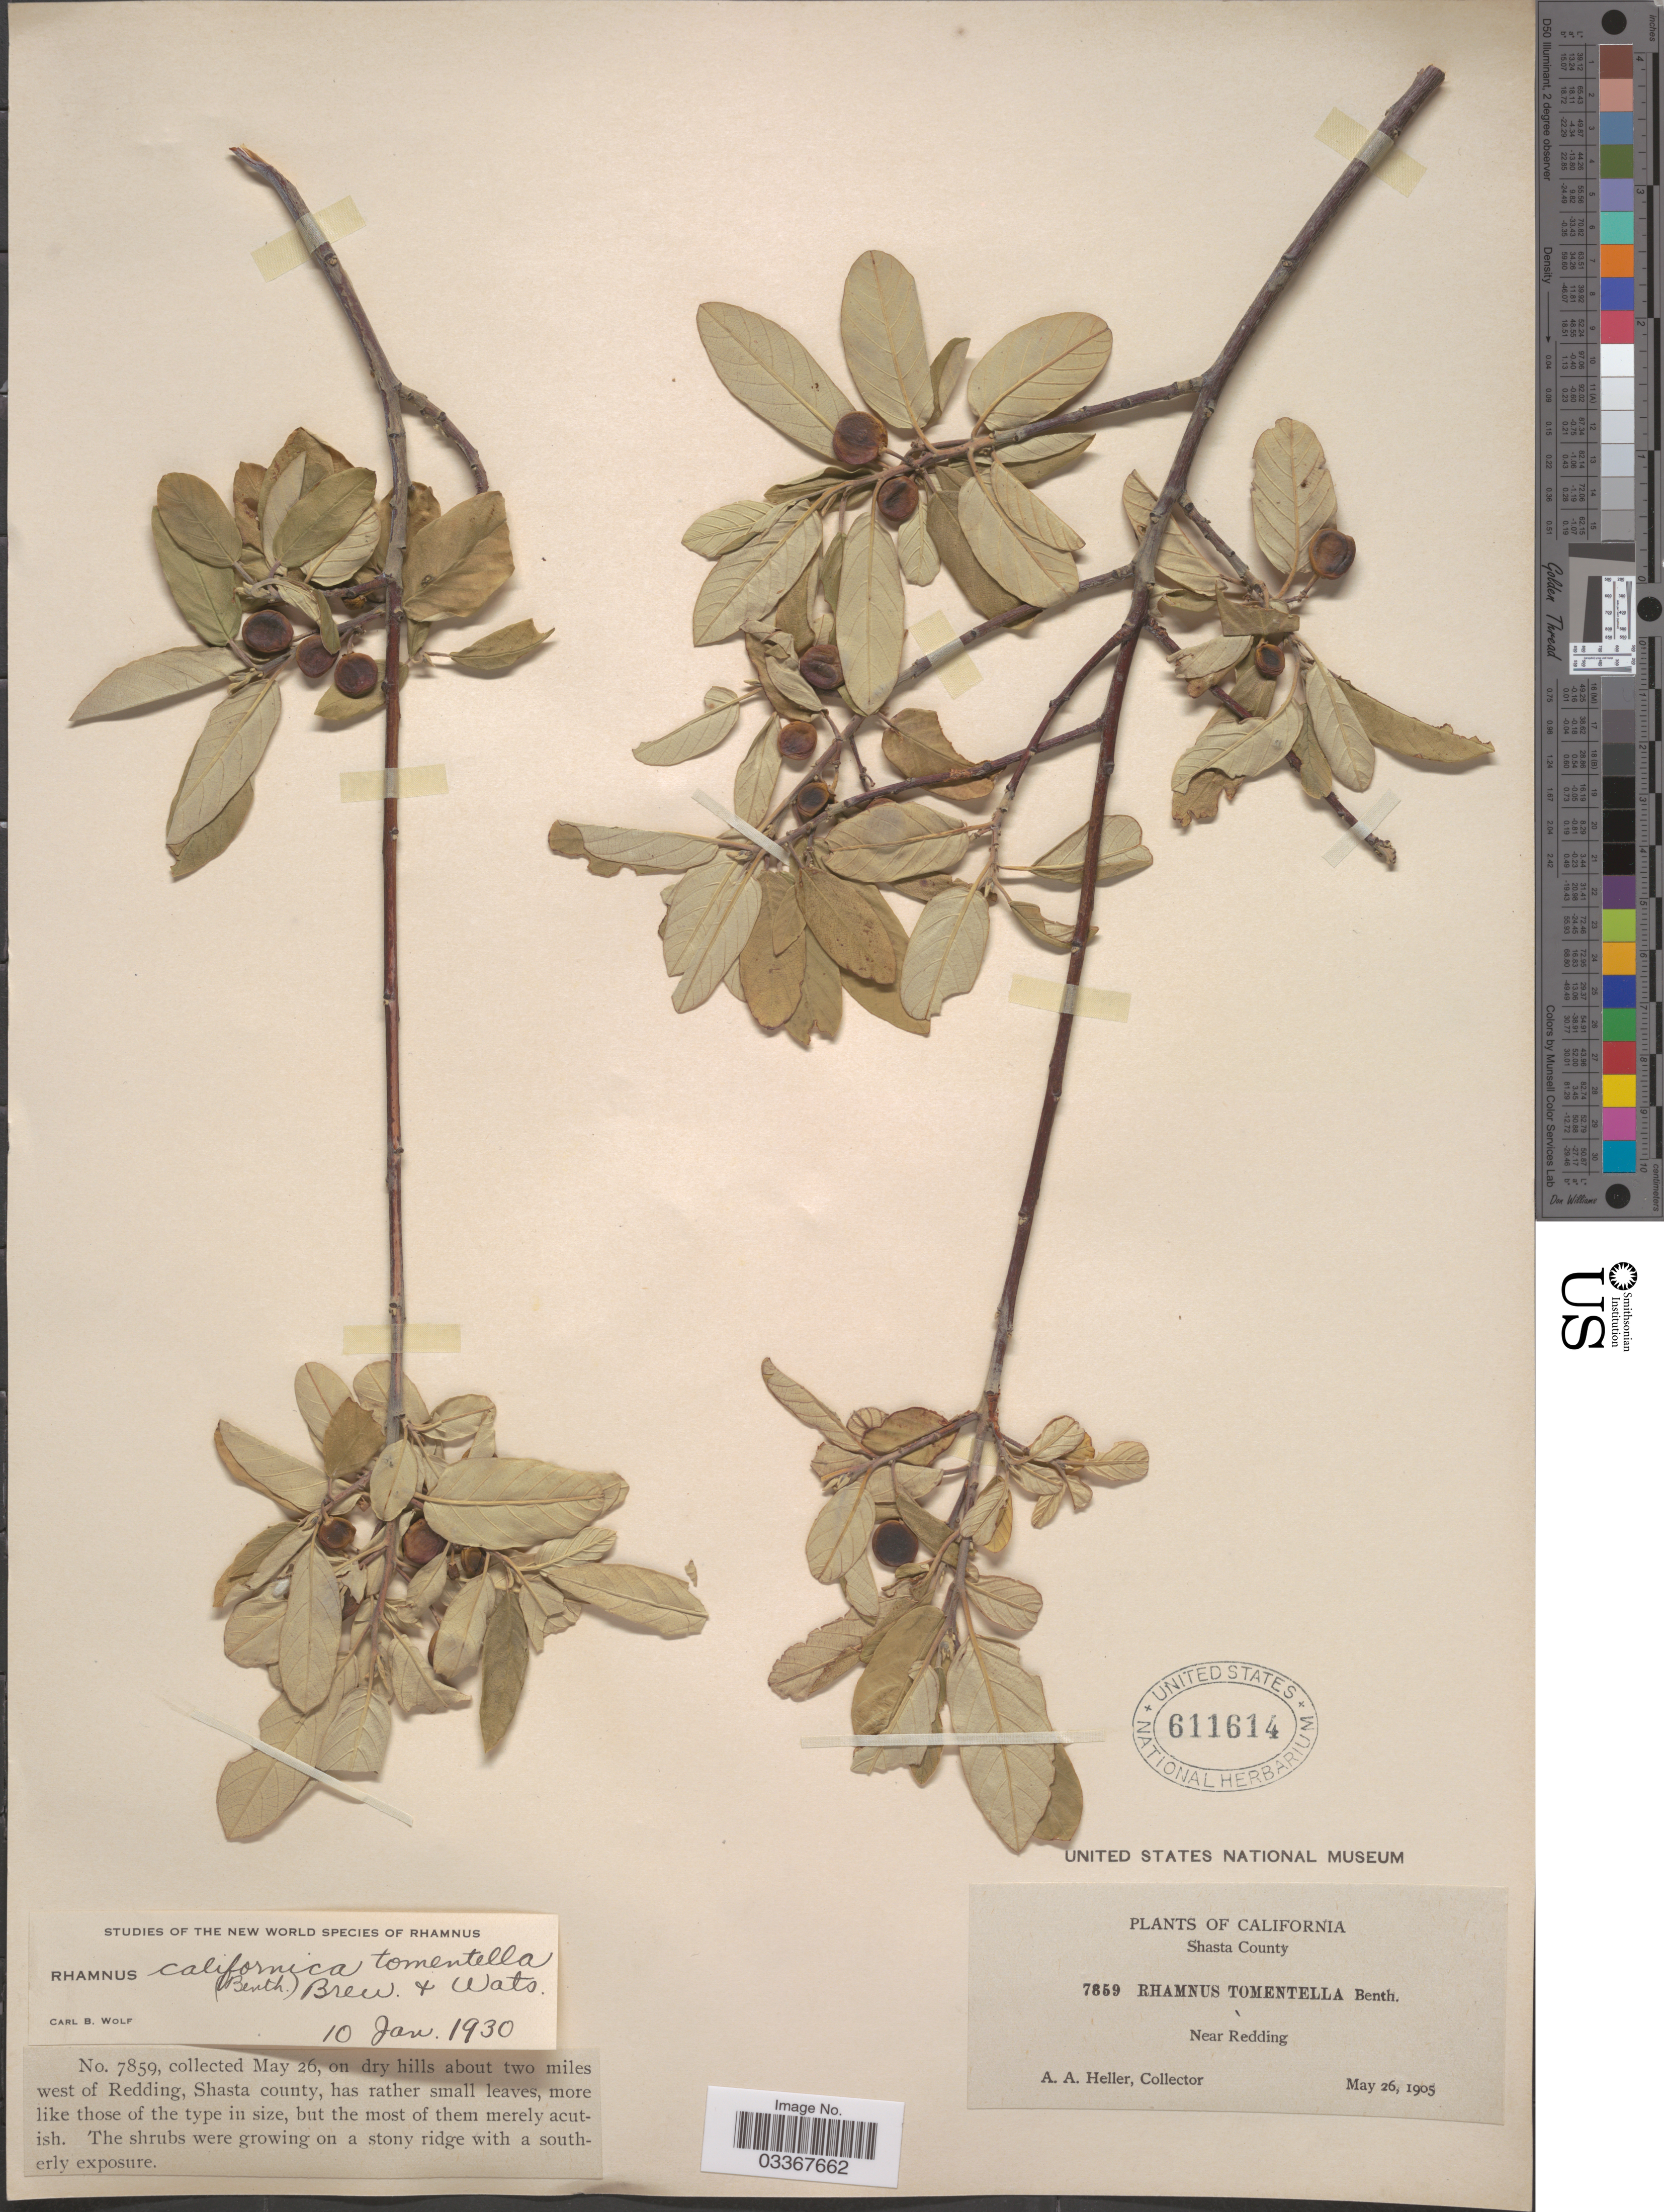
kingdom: Plantae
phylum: Tracheophyta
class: Magnoliopsida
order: Rosales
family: Rhamnaceae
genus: Frangula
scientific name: Frangula californica subsp. tomentella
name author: (Benth.) Kartesz & Gandhi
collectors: A. A. Heller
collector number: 7859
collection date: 1905-05-26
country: United States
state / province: California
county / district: Shasta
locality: Shasta County, Near Redding, on dry hills about two miles west of Redding, Shasta county.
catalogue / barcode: US 611614